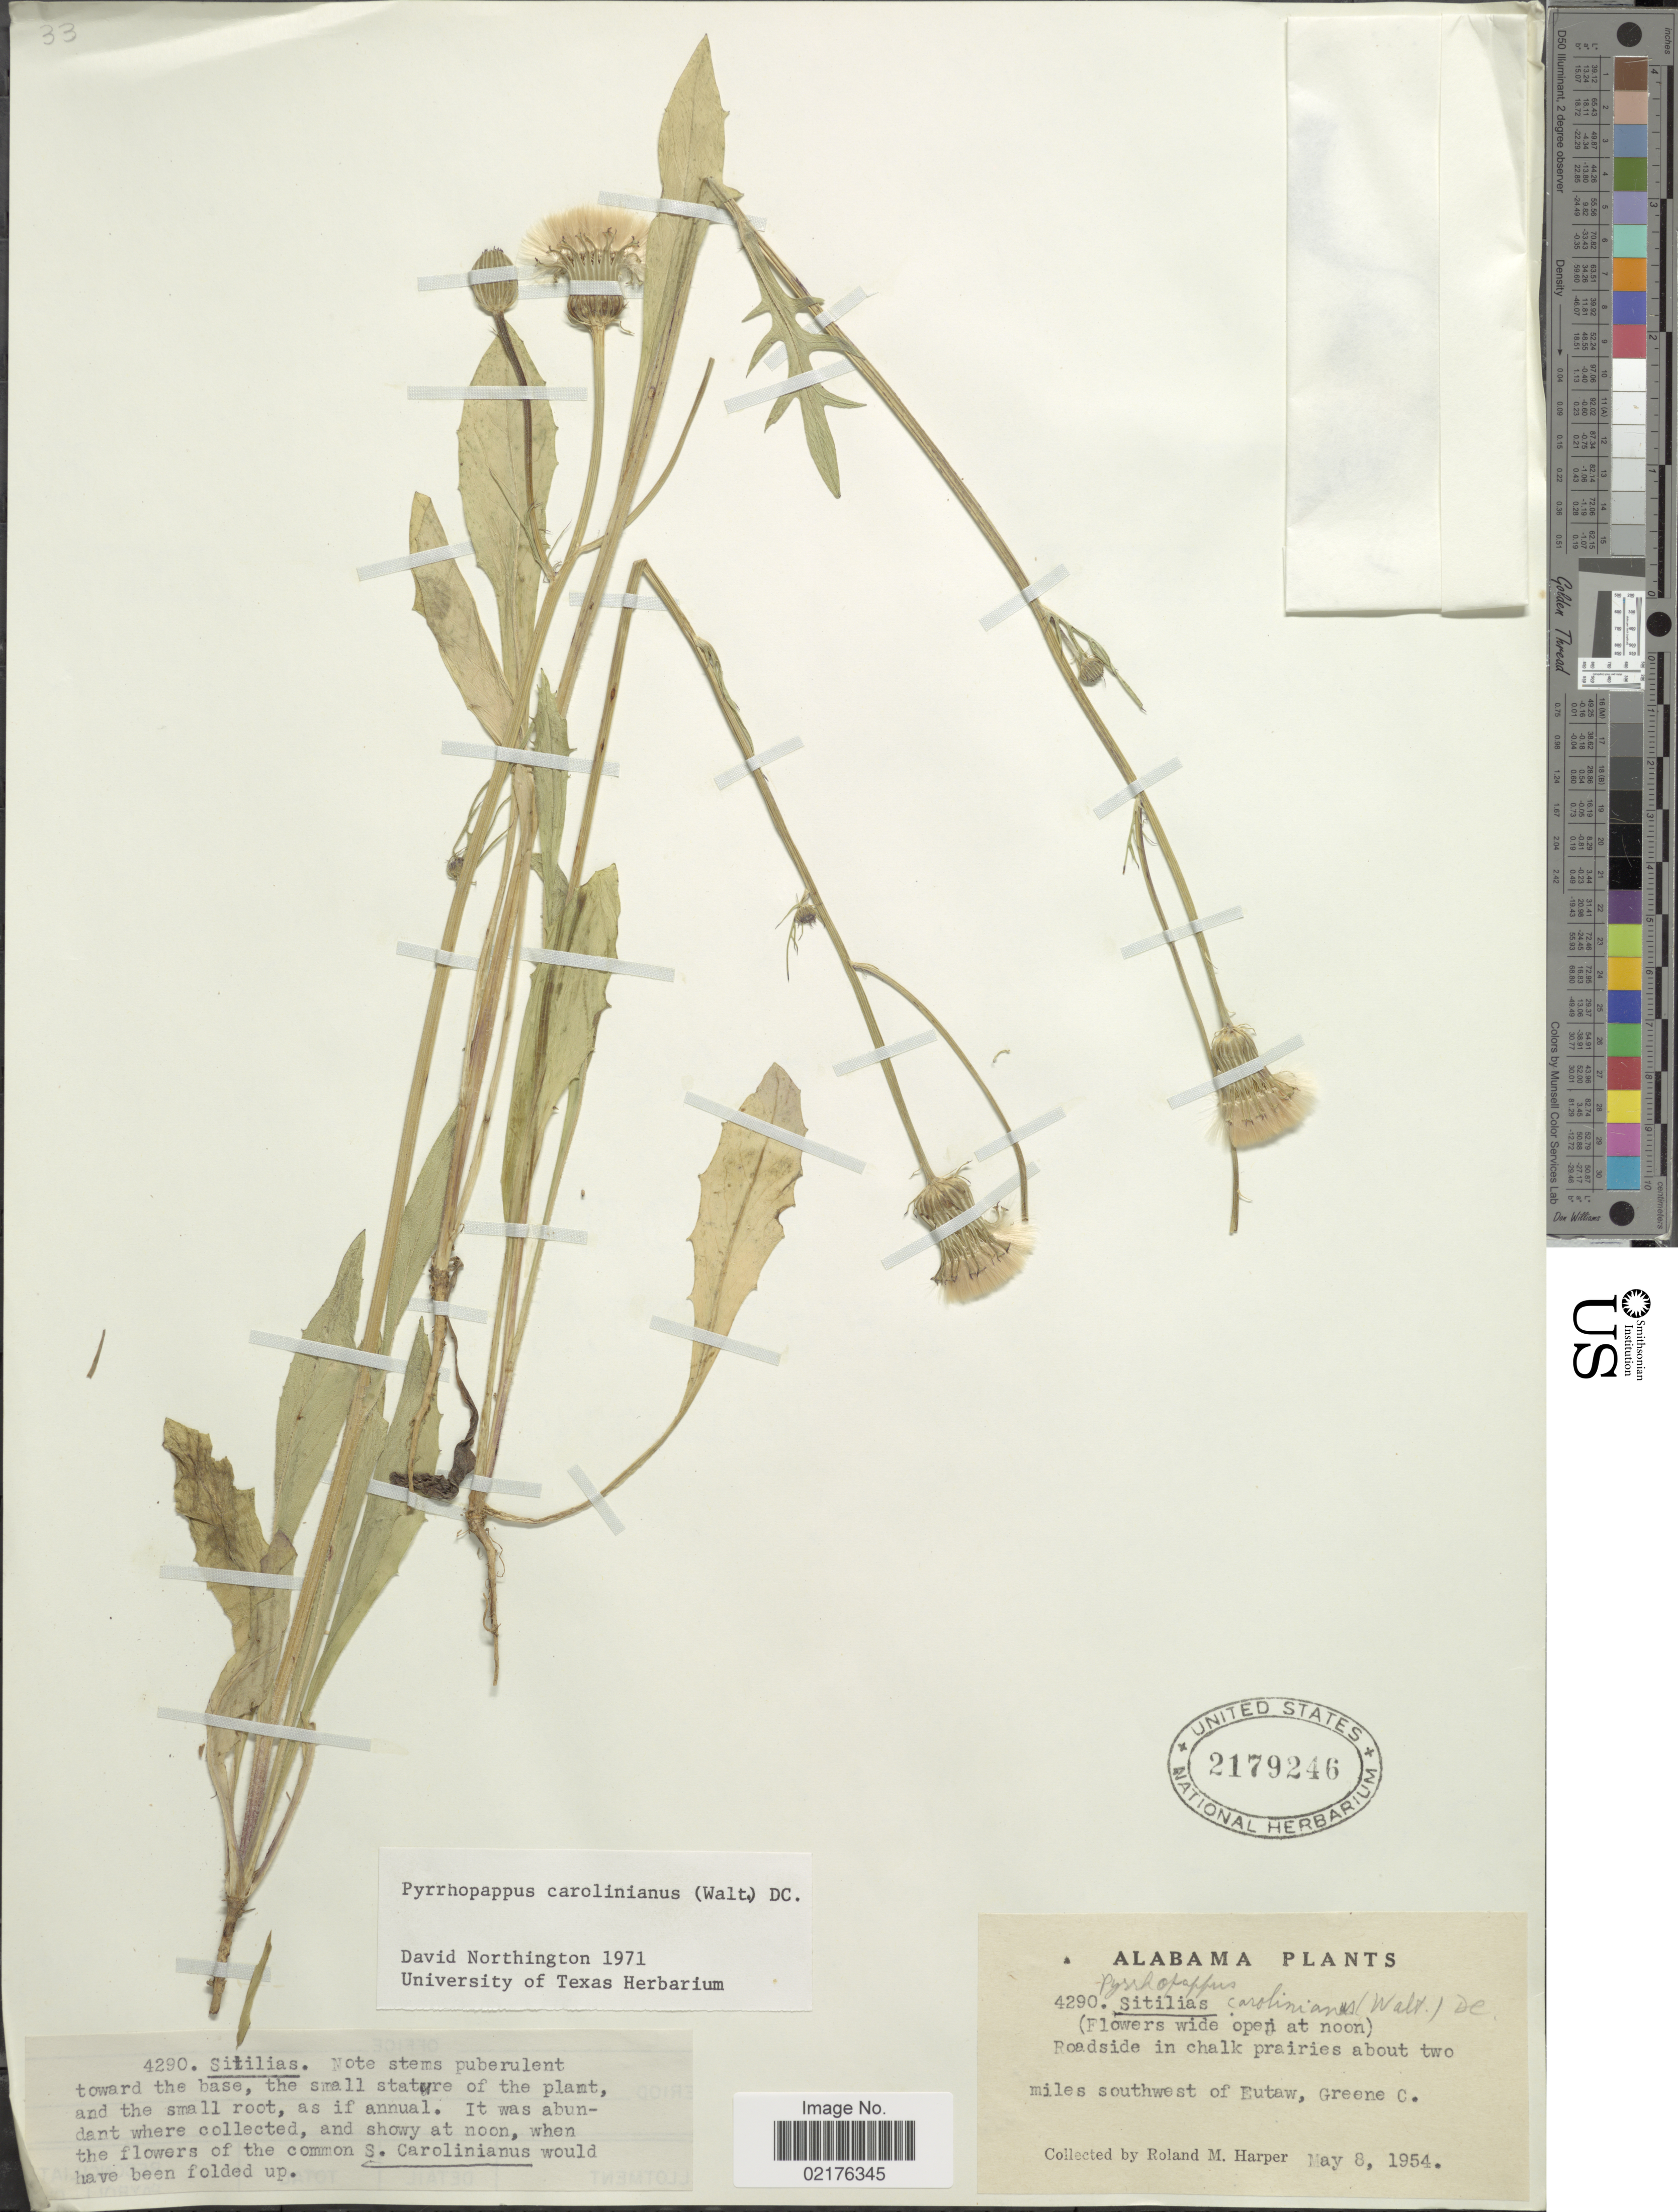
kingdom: Plantae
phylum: Tracheophyta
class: Magnoliopsida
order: Asterales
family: Asteraceae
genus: Pyrrhopappus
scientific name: Pyrrhopappus carolinianus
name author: (Walter) DC.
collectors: R. M. Harper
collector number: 4290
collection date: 1944-05-08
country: United States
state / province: Alabama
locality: Roadside in chalk prairies about two miles southwest of Eutaw, Greene Co.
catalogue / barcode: US 2179246